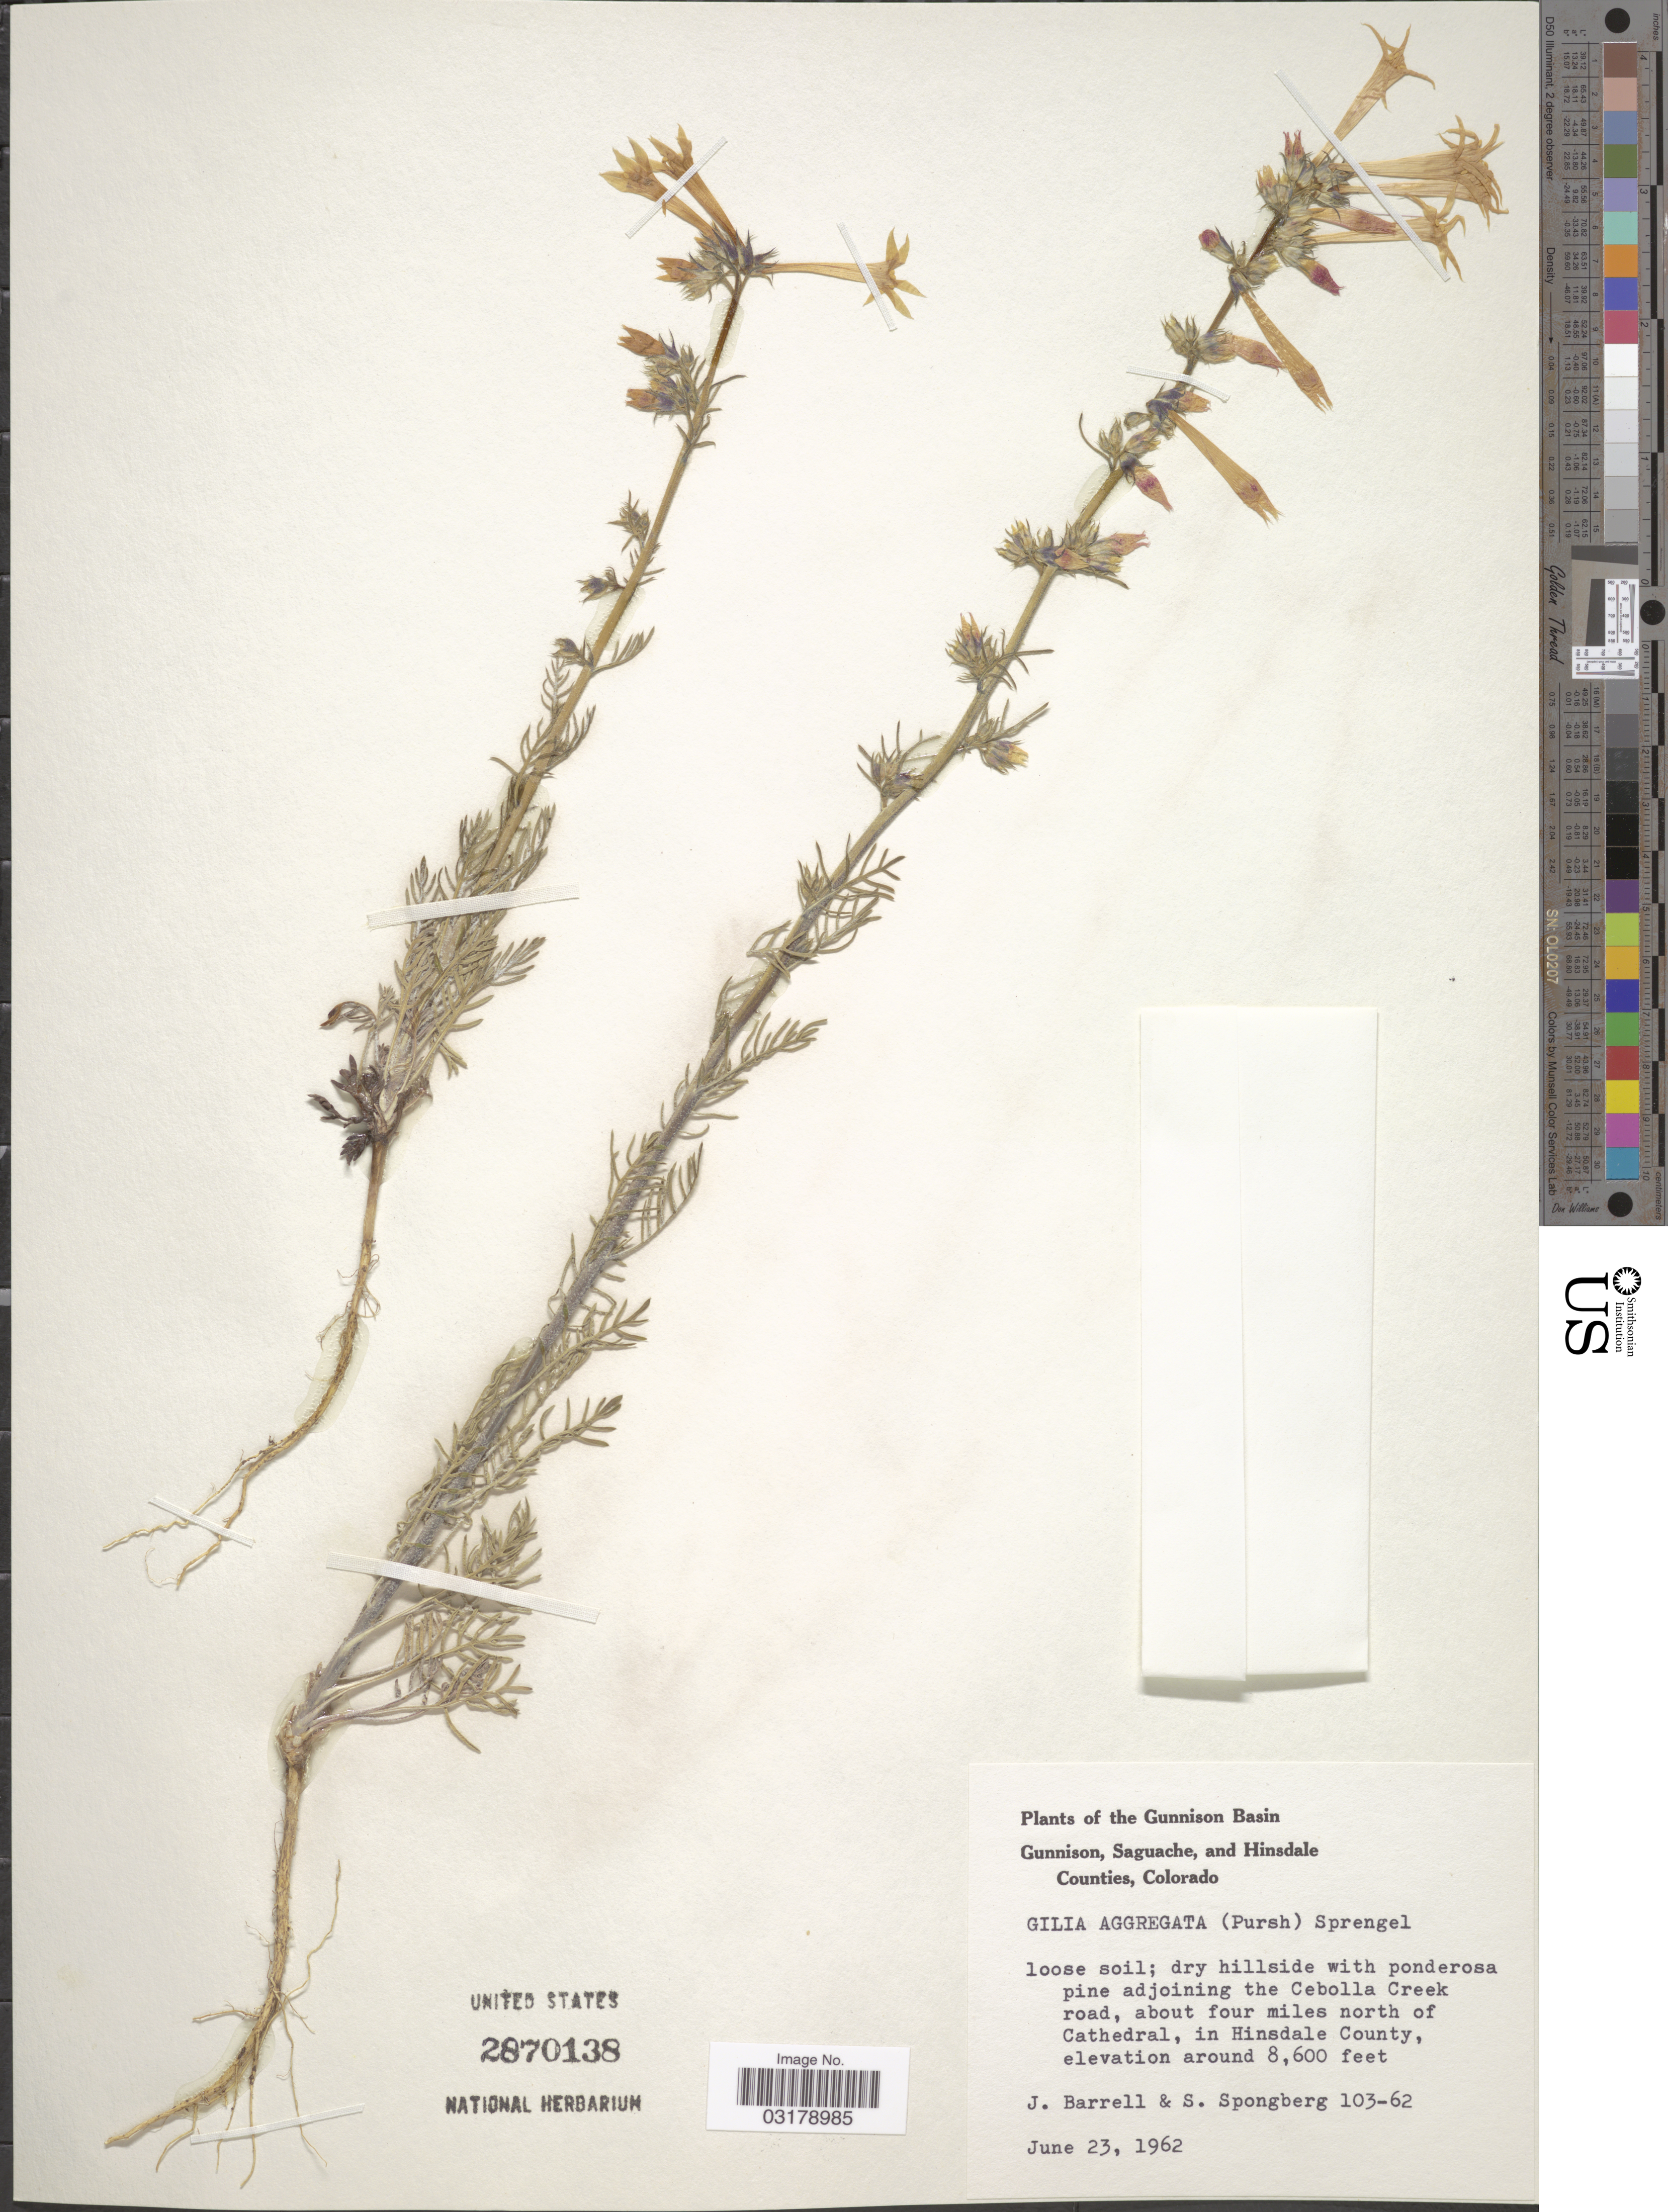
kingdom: Plantae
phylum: Tracheophyta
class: Magnoliopsida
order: Ericales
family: Polemoniaceae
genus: Ipomopsis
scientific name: Ipomopsis aggregata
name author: (Pursh) V.E. Grant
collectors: J. Barrell & S. A.Spongberg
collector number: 103-62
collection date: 1962-06-23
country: United States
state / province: Colorado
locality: Gunnison Basin. Four miles north of Cathedral, in Hinsdale County.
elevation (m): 2621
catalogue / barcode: US 2870138